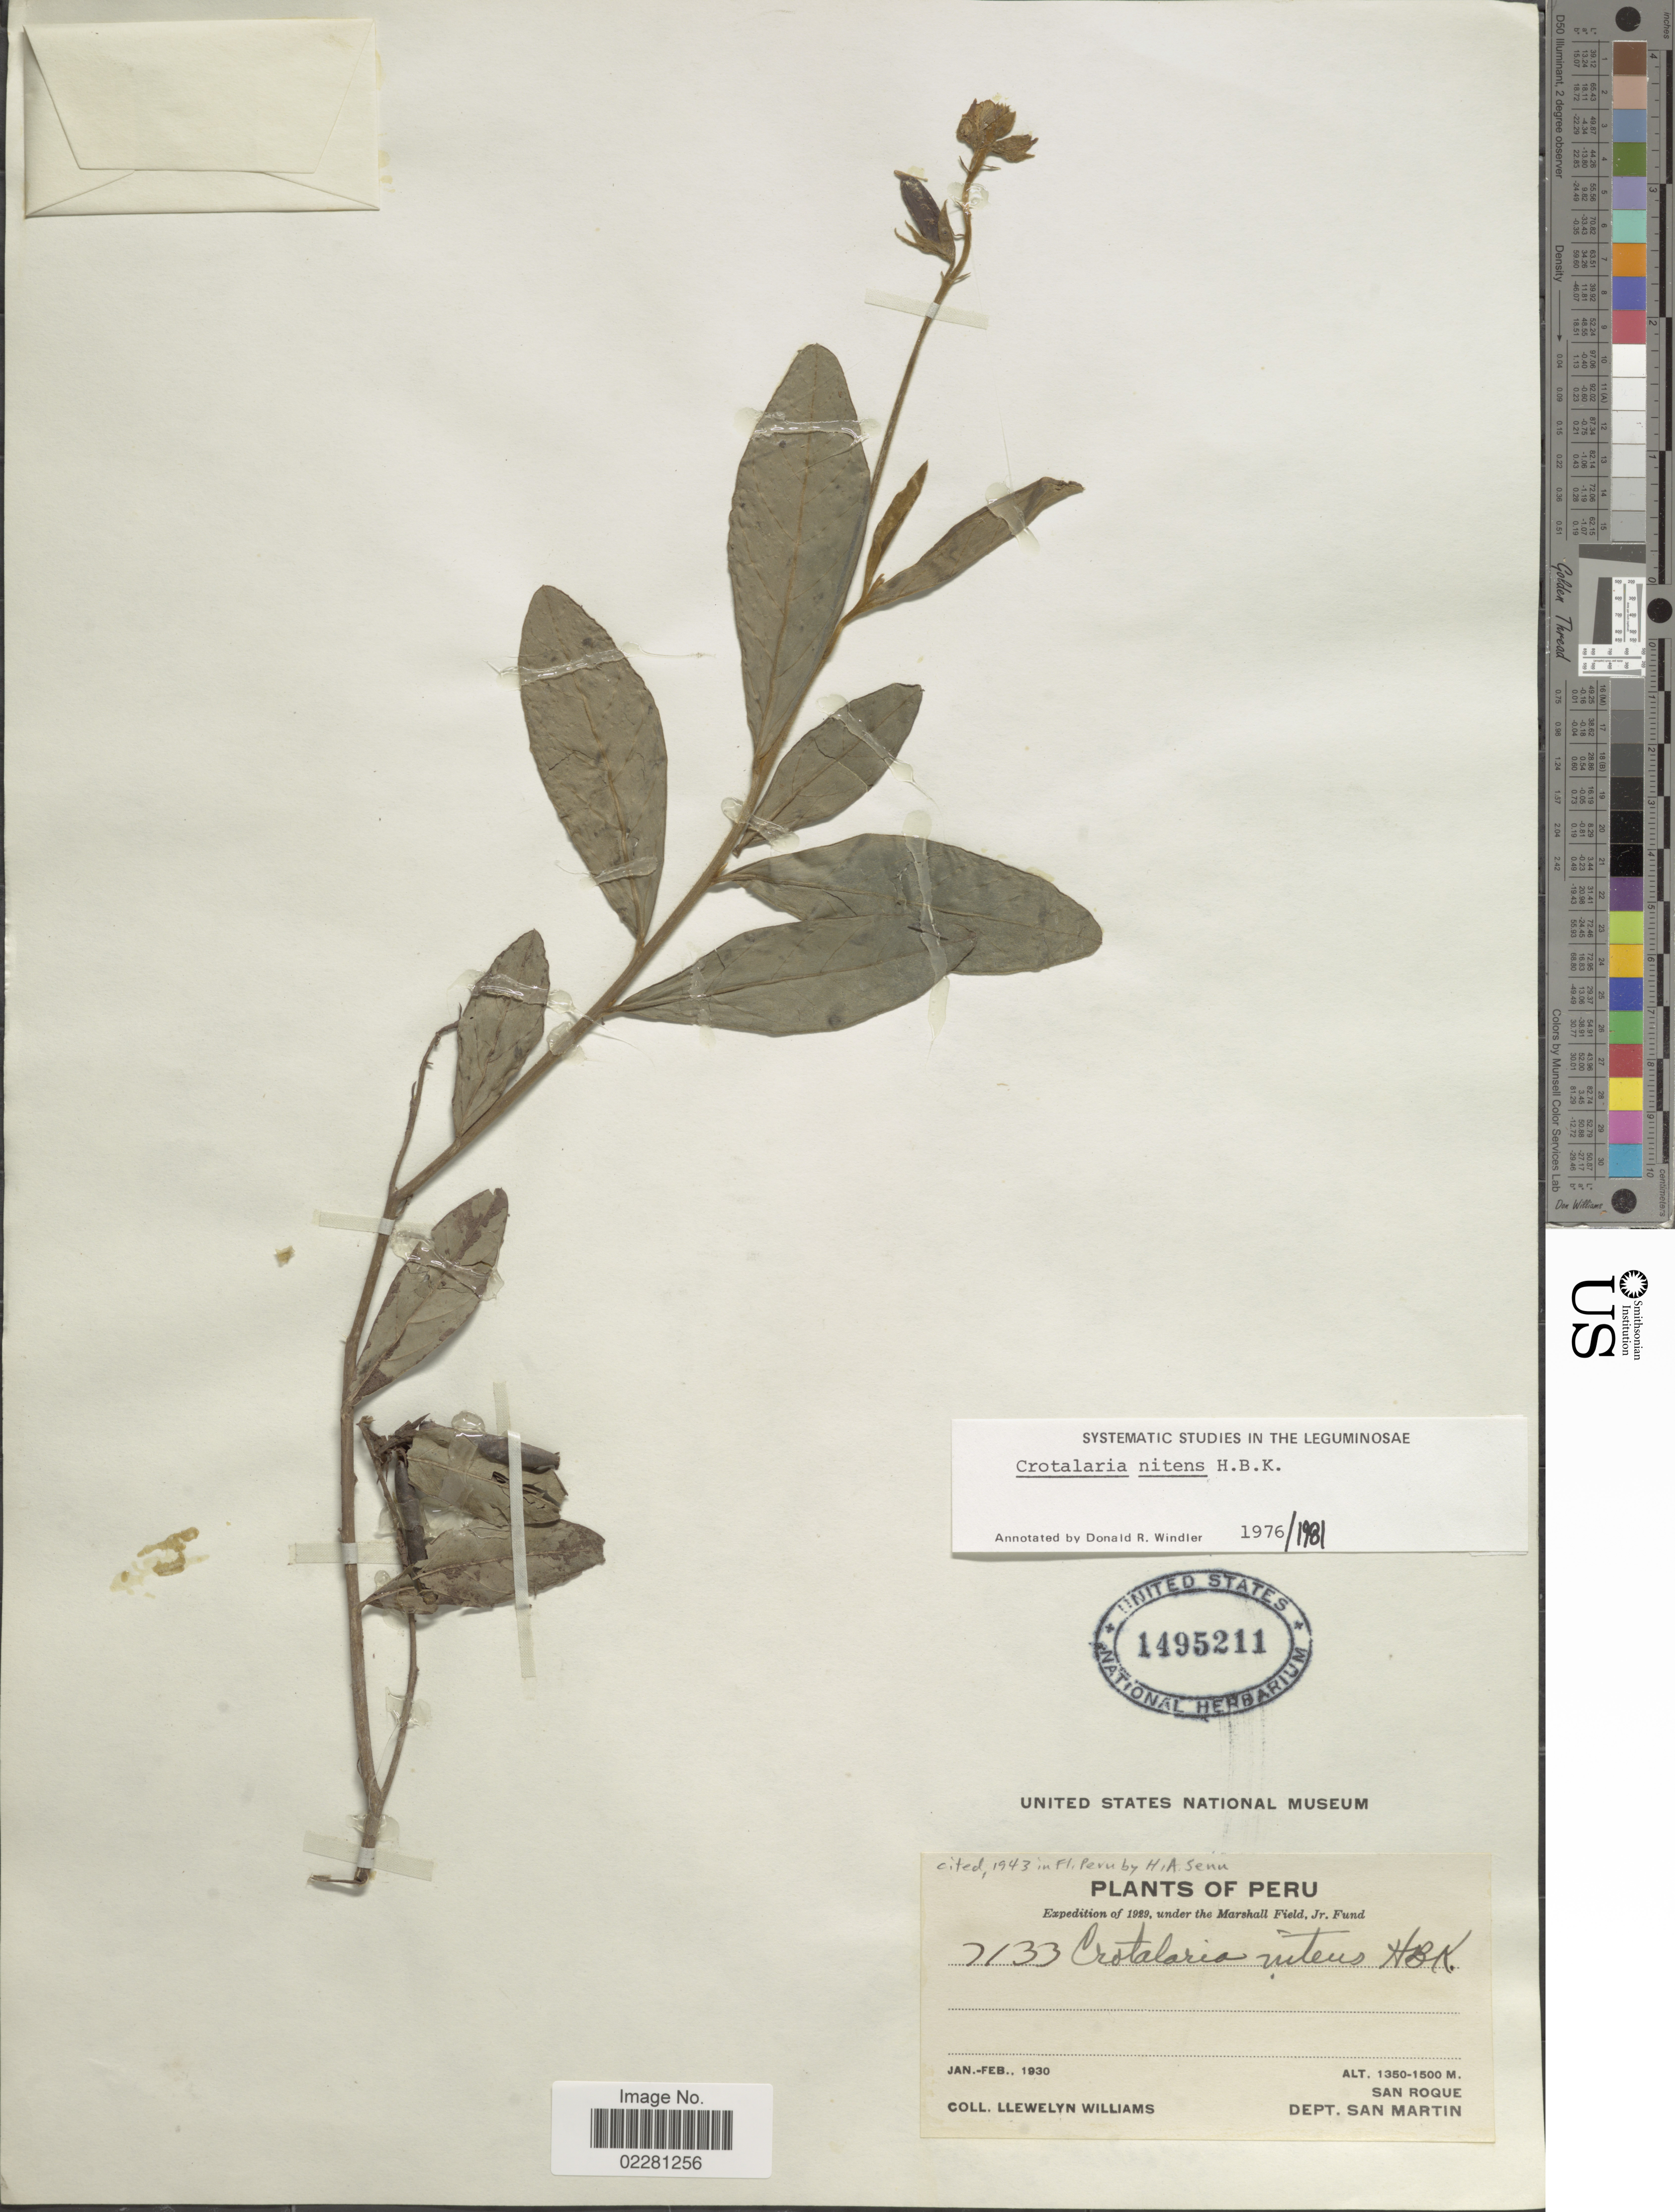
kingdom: Plantae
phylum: Tracheophyta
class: Magnoliopsida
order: Fabales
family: Fabaceae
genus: Crotalaria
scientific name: Crotalaria nitens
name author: Kunth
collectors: Ll. Williams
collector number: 7133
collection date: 1930-01/1930-02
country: Peru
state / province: San Martín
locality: San Roque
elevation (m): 1350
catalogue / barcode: US 1495211